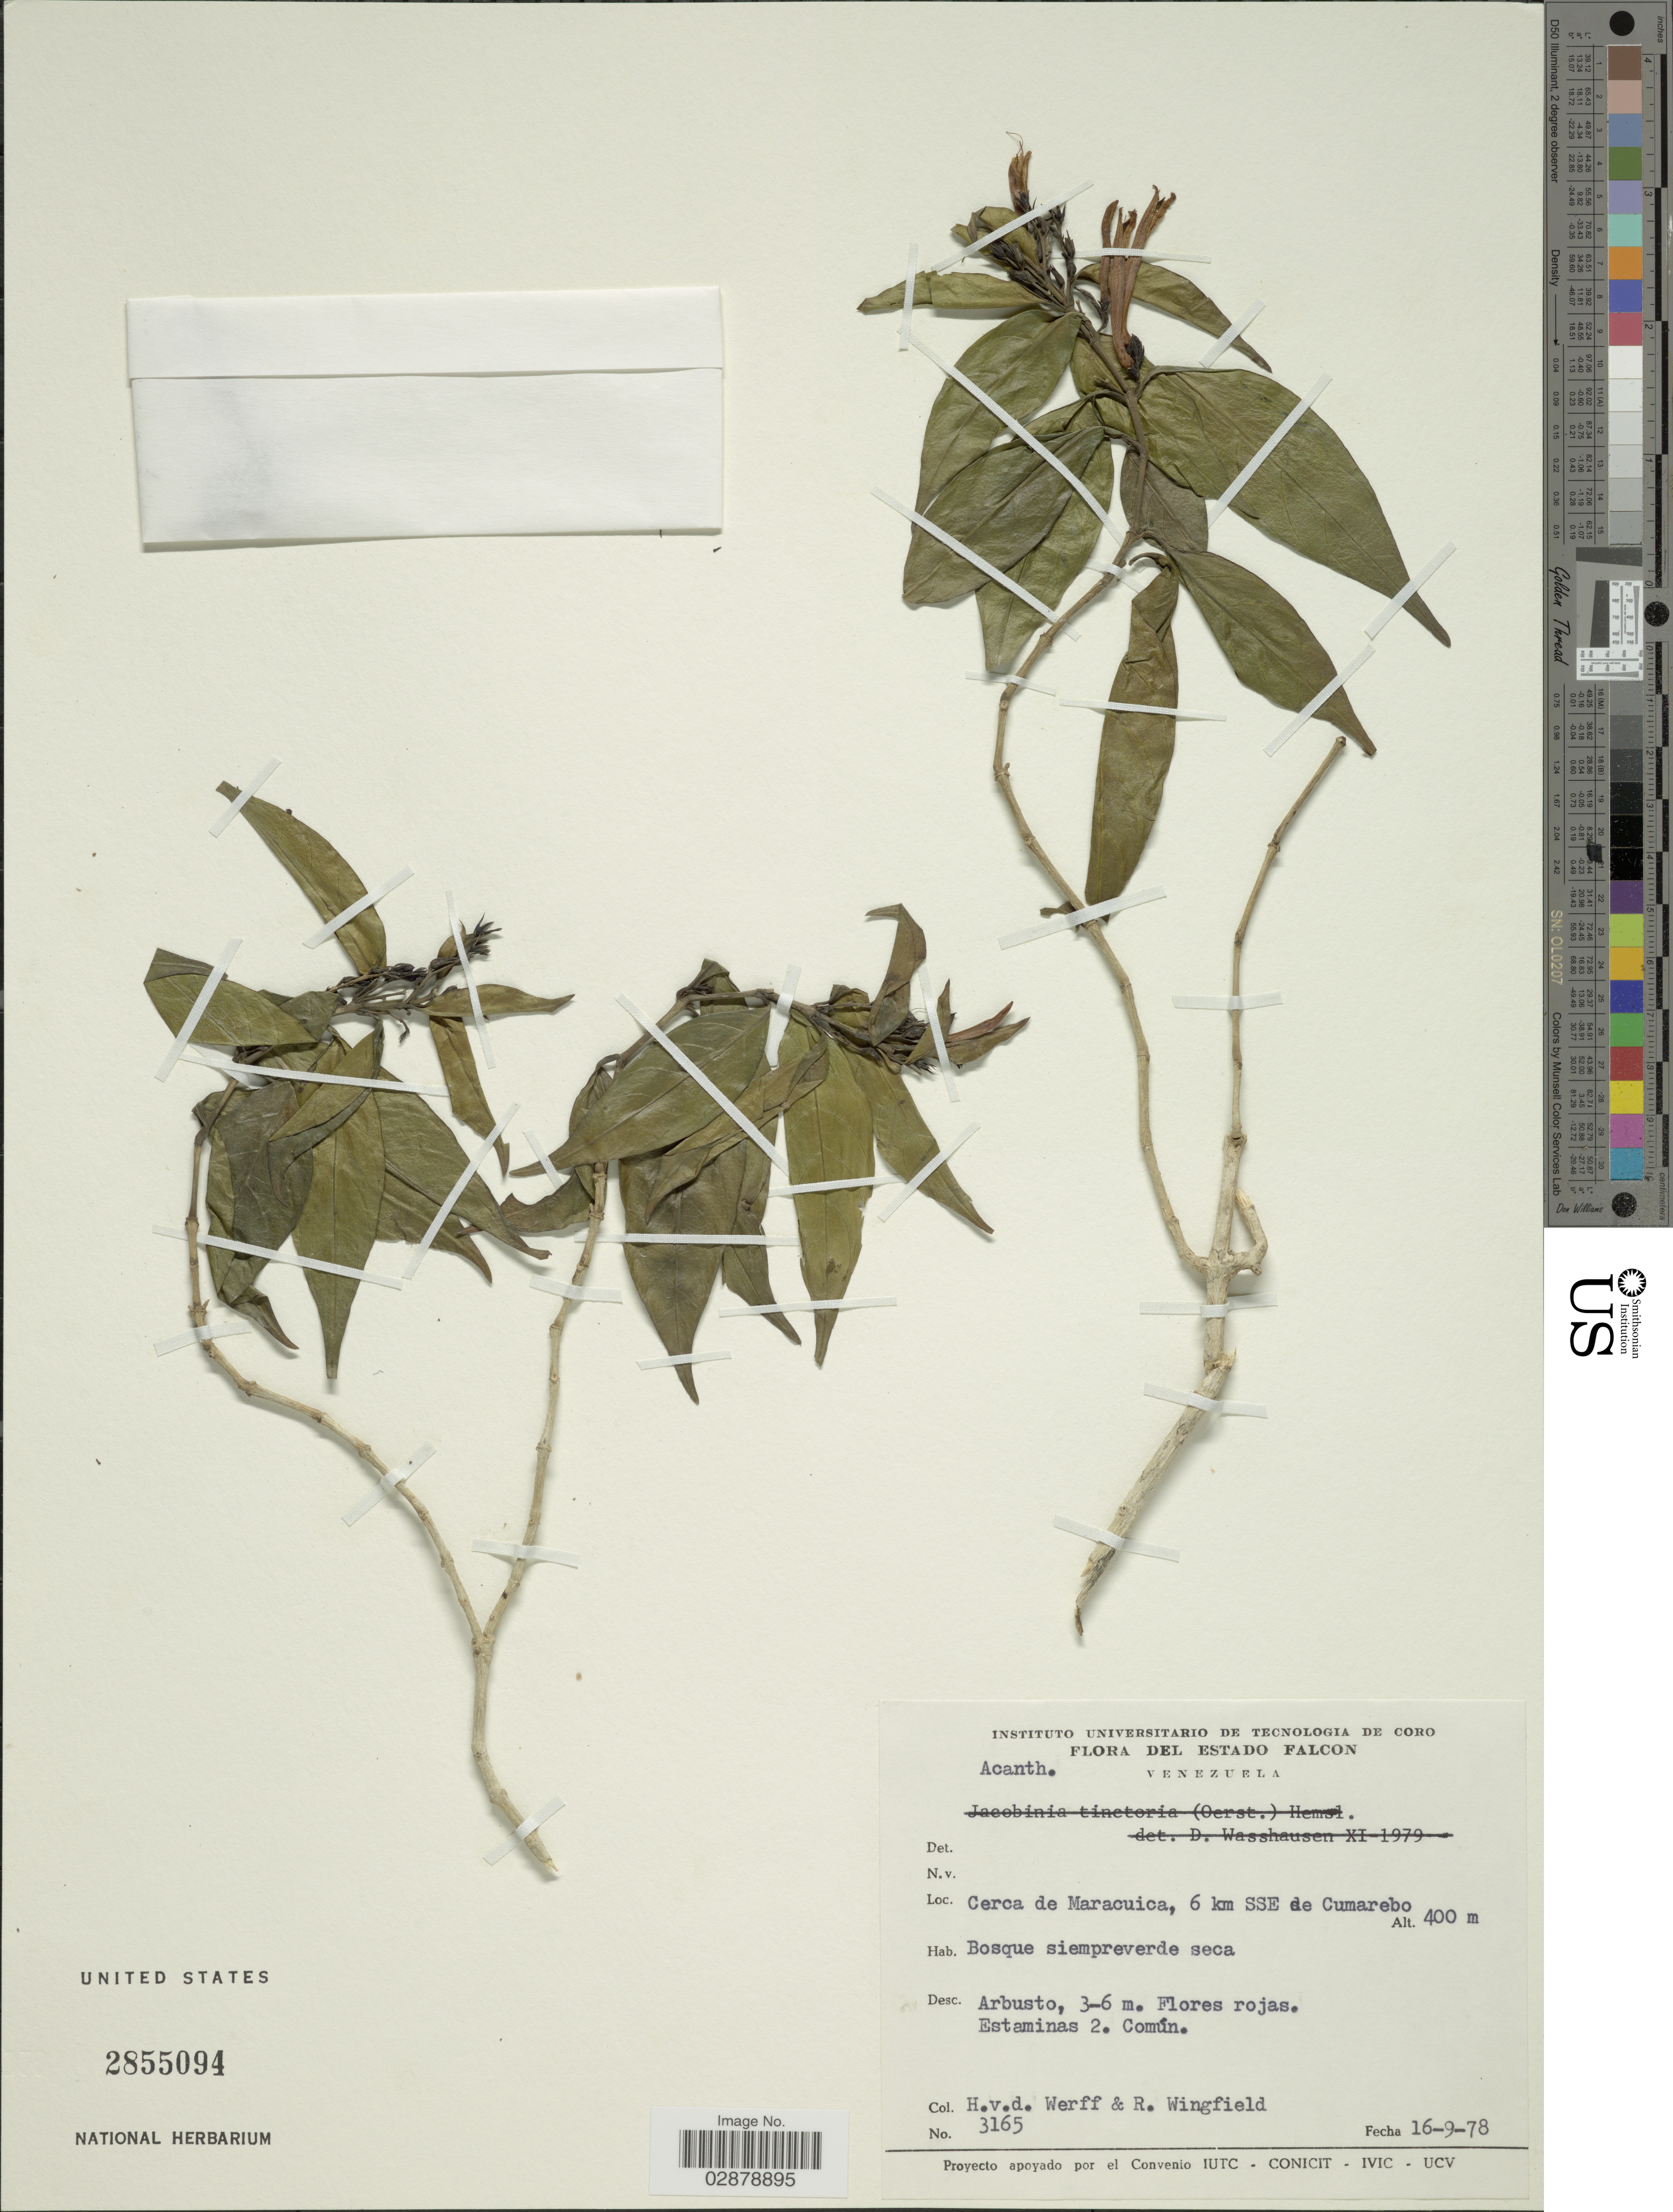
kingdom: Plantae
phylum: Tracheophyta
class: Magnoliopsida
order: Lamiales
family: Acanthaceae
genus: Justicia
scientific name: Justicia falconensis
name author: Wassh.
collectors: H. van der Werff & R. Wingfield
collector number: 3165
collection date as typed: Transcribed d/m/y: 16/9/78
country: Venezuela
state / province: Falcón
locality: Cerca de Maracuica, 6 km SSE de Cumarebo.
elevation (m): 400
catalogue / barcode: US 2855094